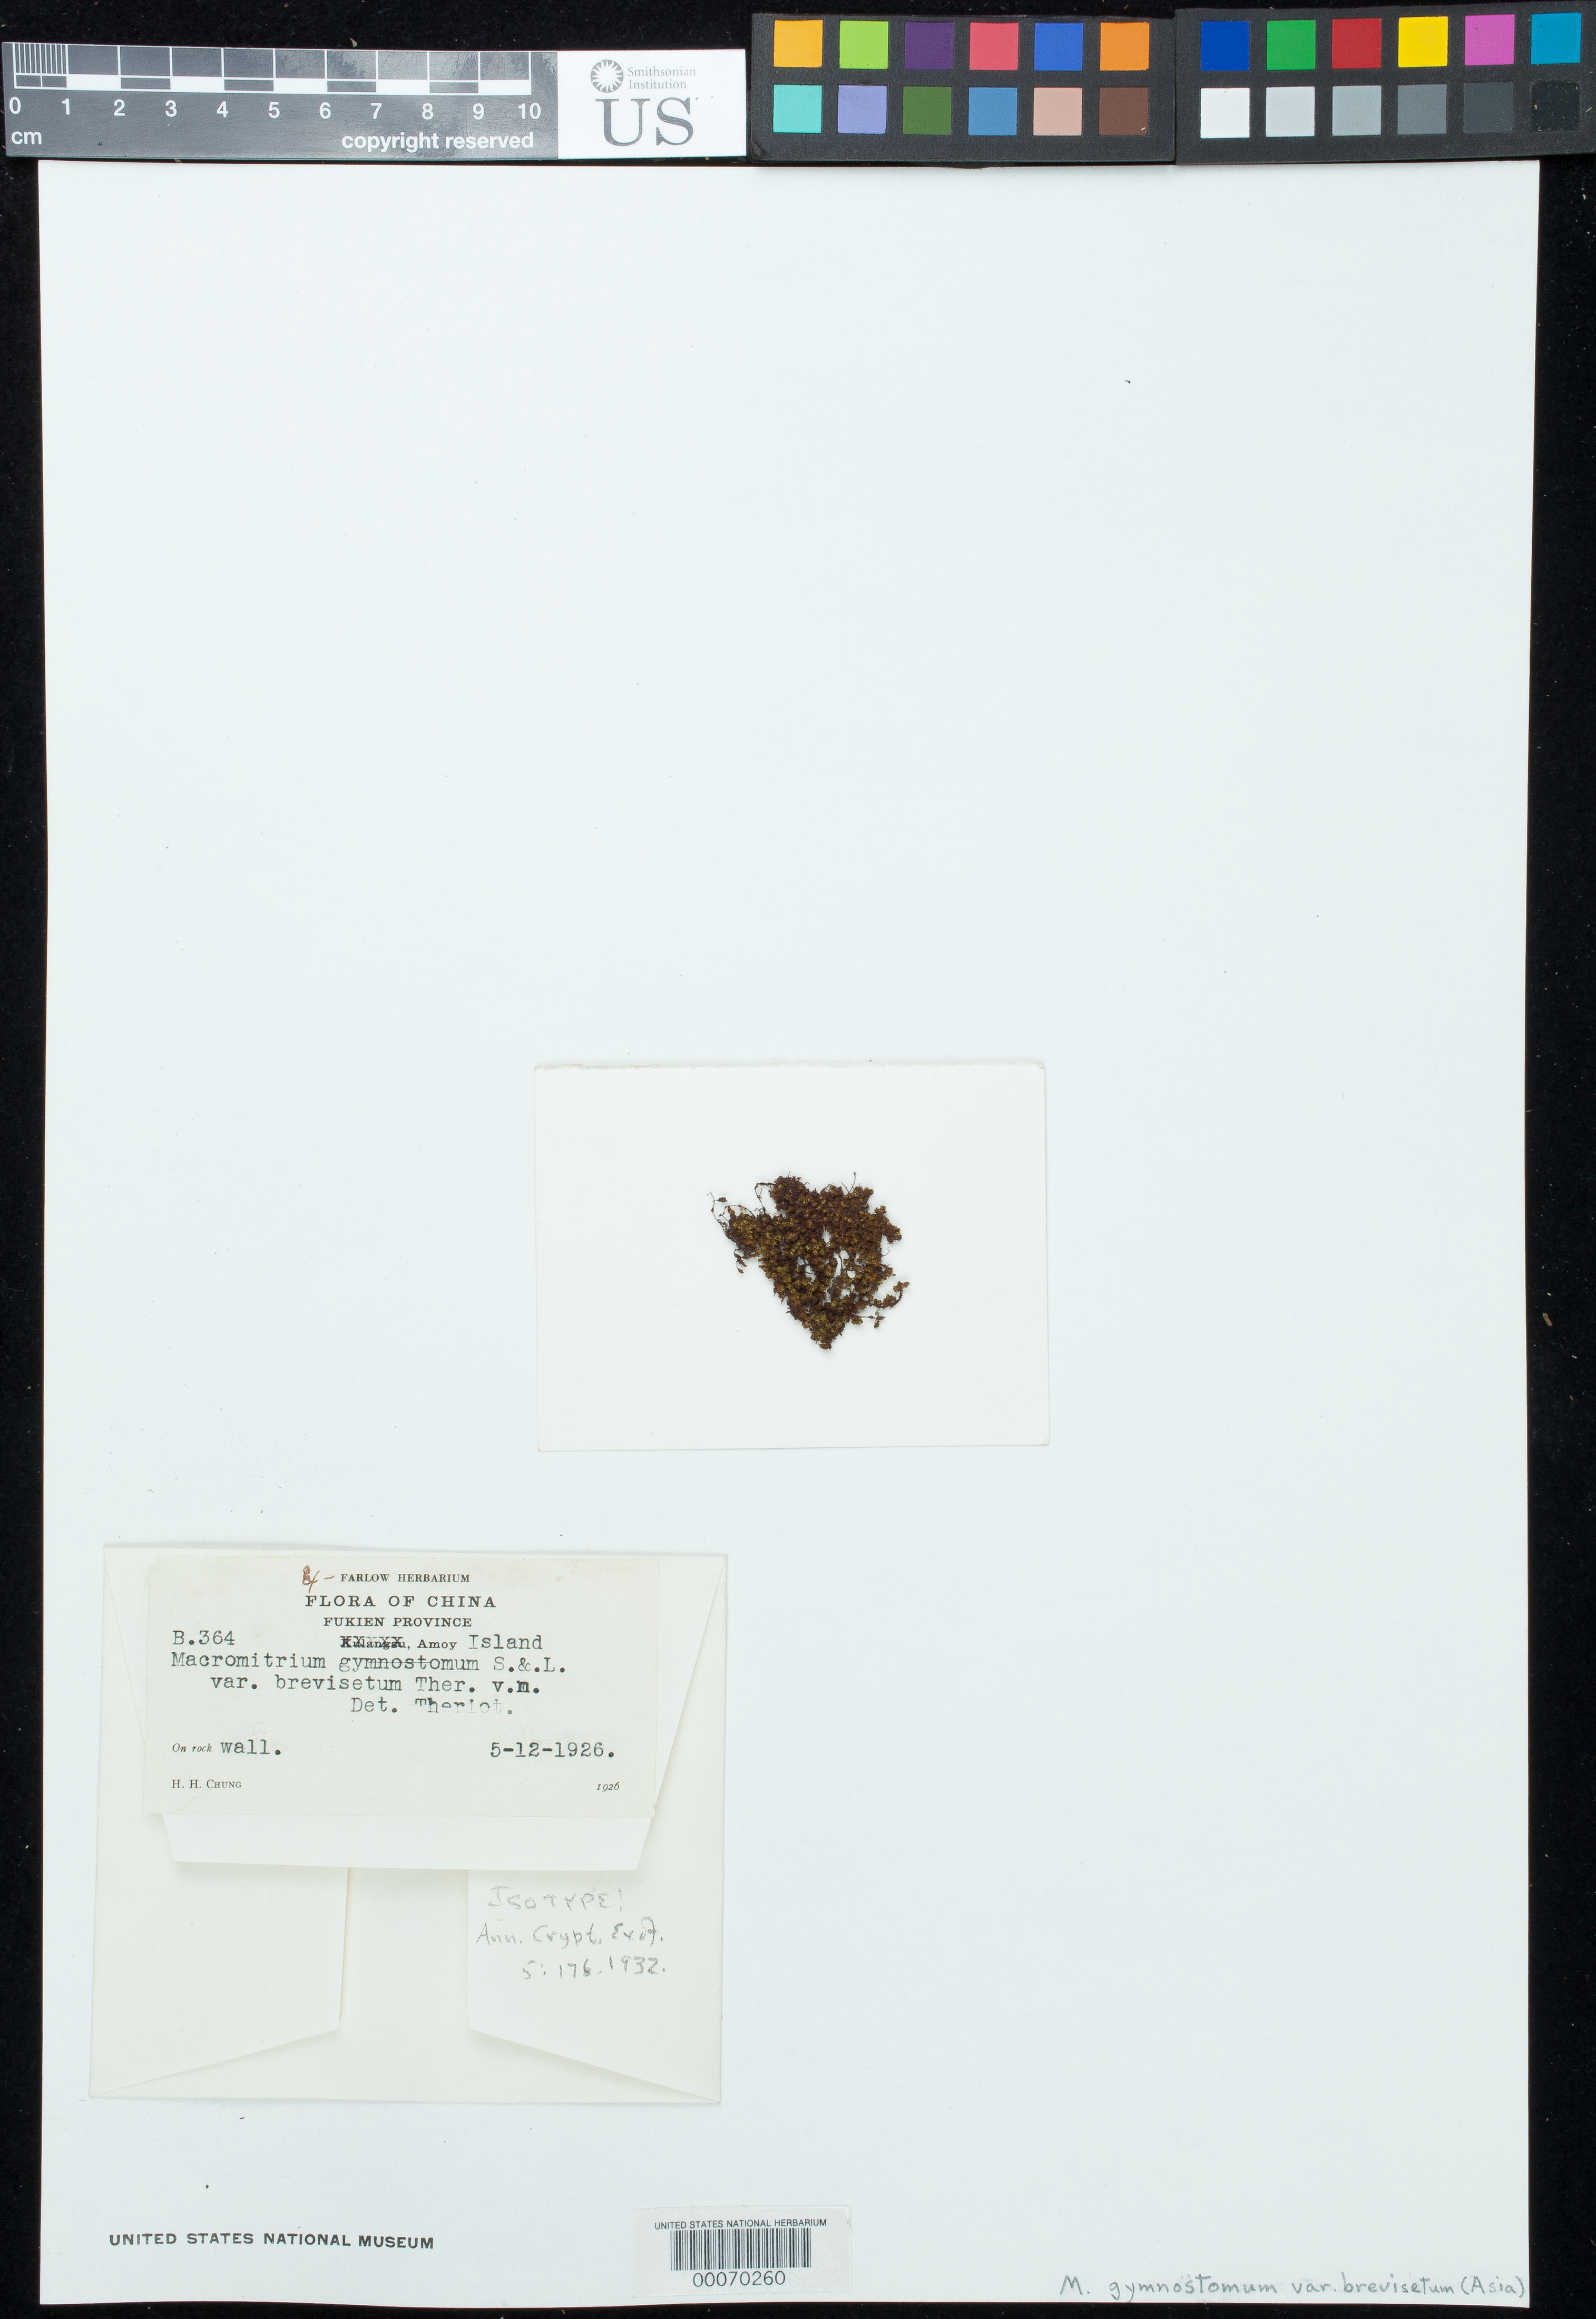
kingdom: Plantae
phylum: Bryophyta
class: Bryopsida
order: Orthotrichales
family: Orthotrichaceae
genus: Macromitrium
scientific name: Macromitrium gymnostomum var. brevisetum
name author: Thér.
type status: Isotype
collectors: H. Chung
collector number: B.364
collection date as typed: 05 Dec 1926 or 12 May 1926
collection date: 1926-05-12 or 1926-12-05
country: China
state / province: Fujian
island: Amoy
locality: Amoy Island.